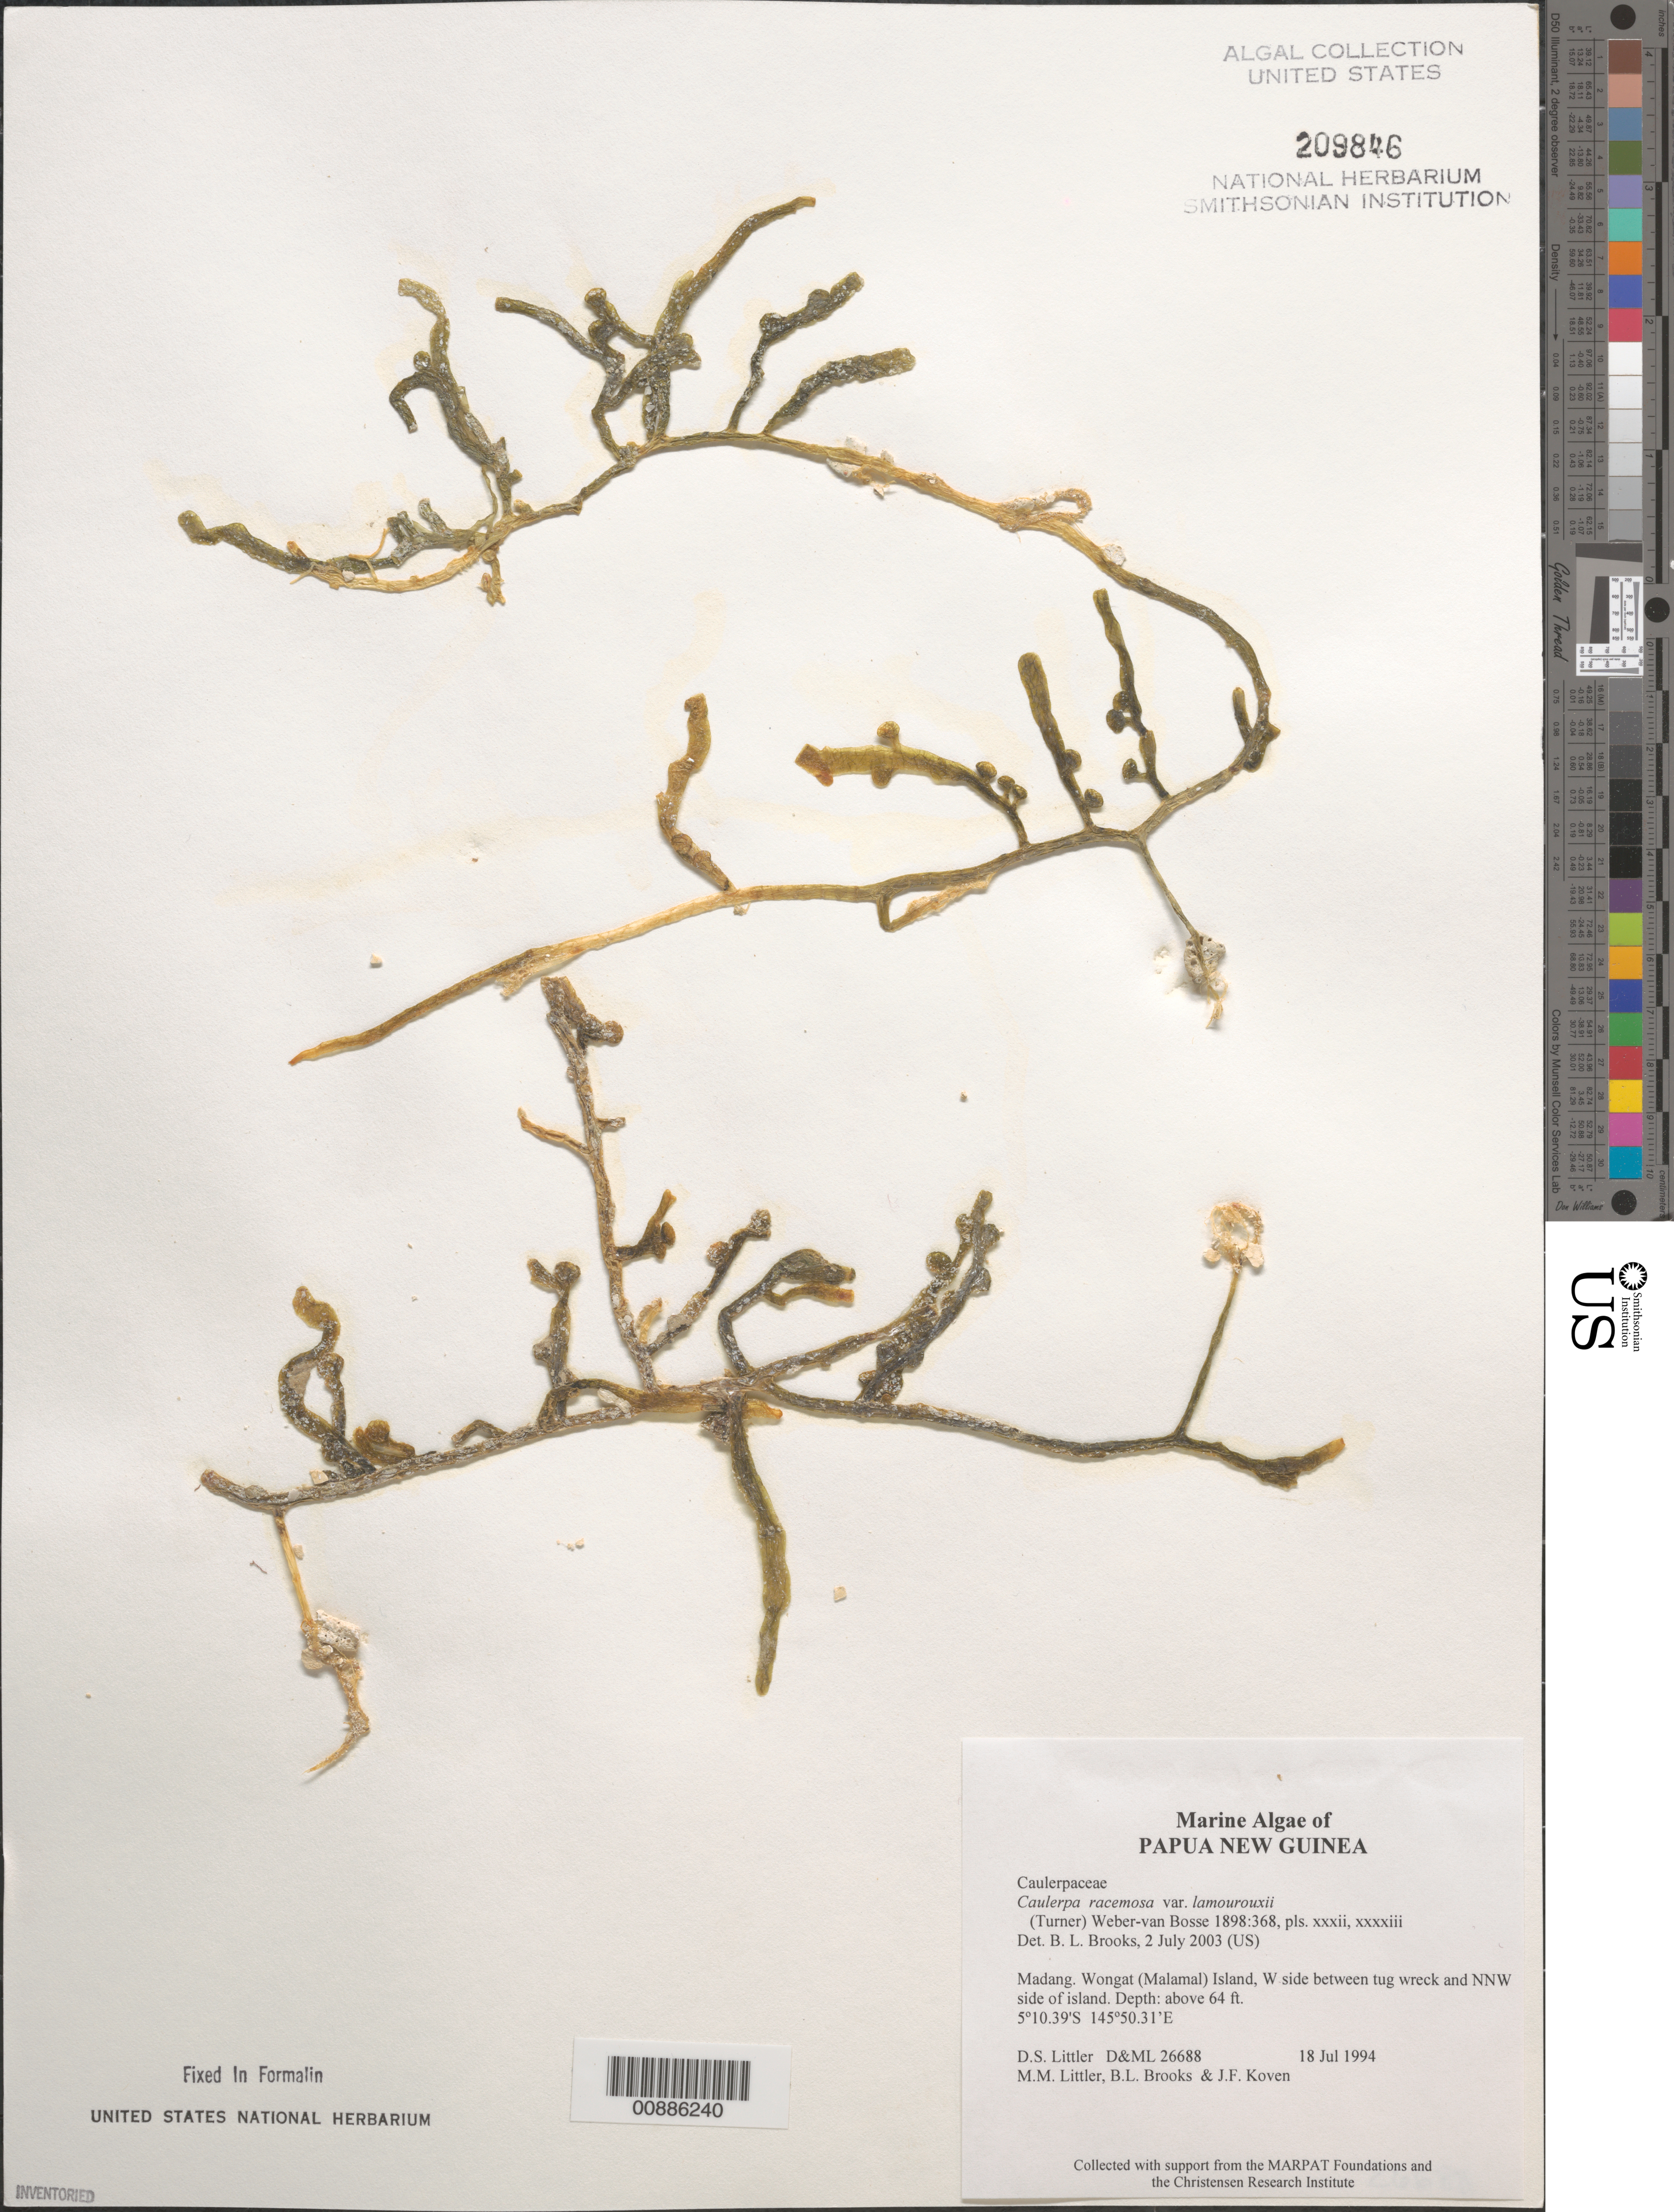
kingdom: Plantae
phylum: Chlorophyta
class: Ulvophyceae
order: Bryopsidales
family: Caulerpaceae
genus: Caulerpa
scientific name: Caulerpa racemosa var. lamourouxii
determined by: Brooks, B. L., (BOT), Smithsonian Institution - National Museum of Natural History (UNITED STATES)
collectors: D. S. Littler, M. M. Littler, B. Brooks & J. Koven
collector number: D&ML 26688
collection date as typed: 18 Jul 1994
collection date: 1994-07-18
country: Papua New Guinea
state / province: Madang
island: Wongat [Malamal]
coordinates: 5 10.39'S, 145 50.31'E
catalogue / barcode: US 209846